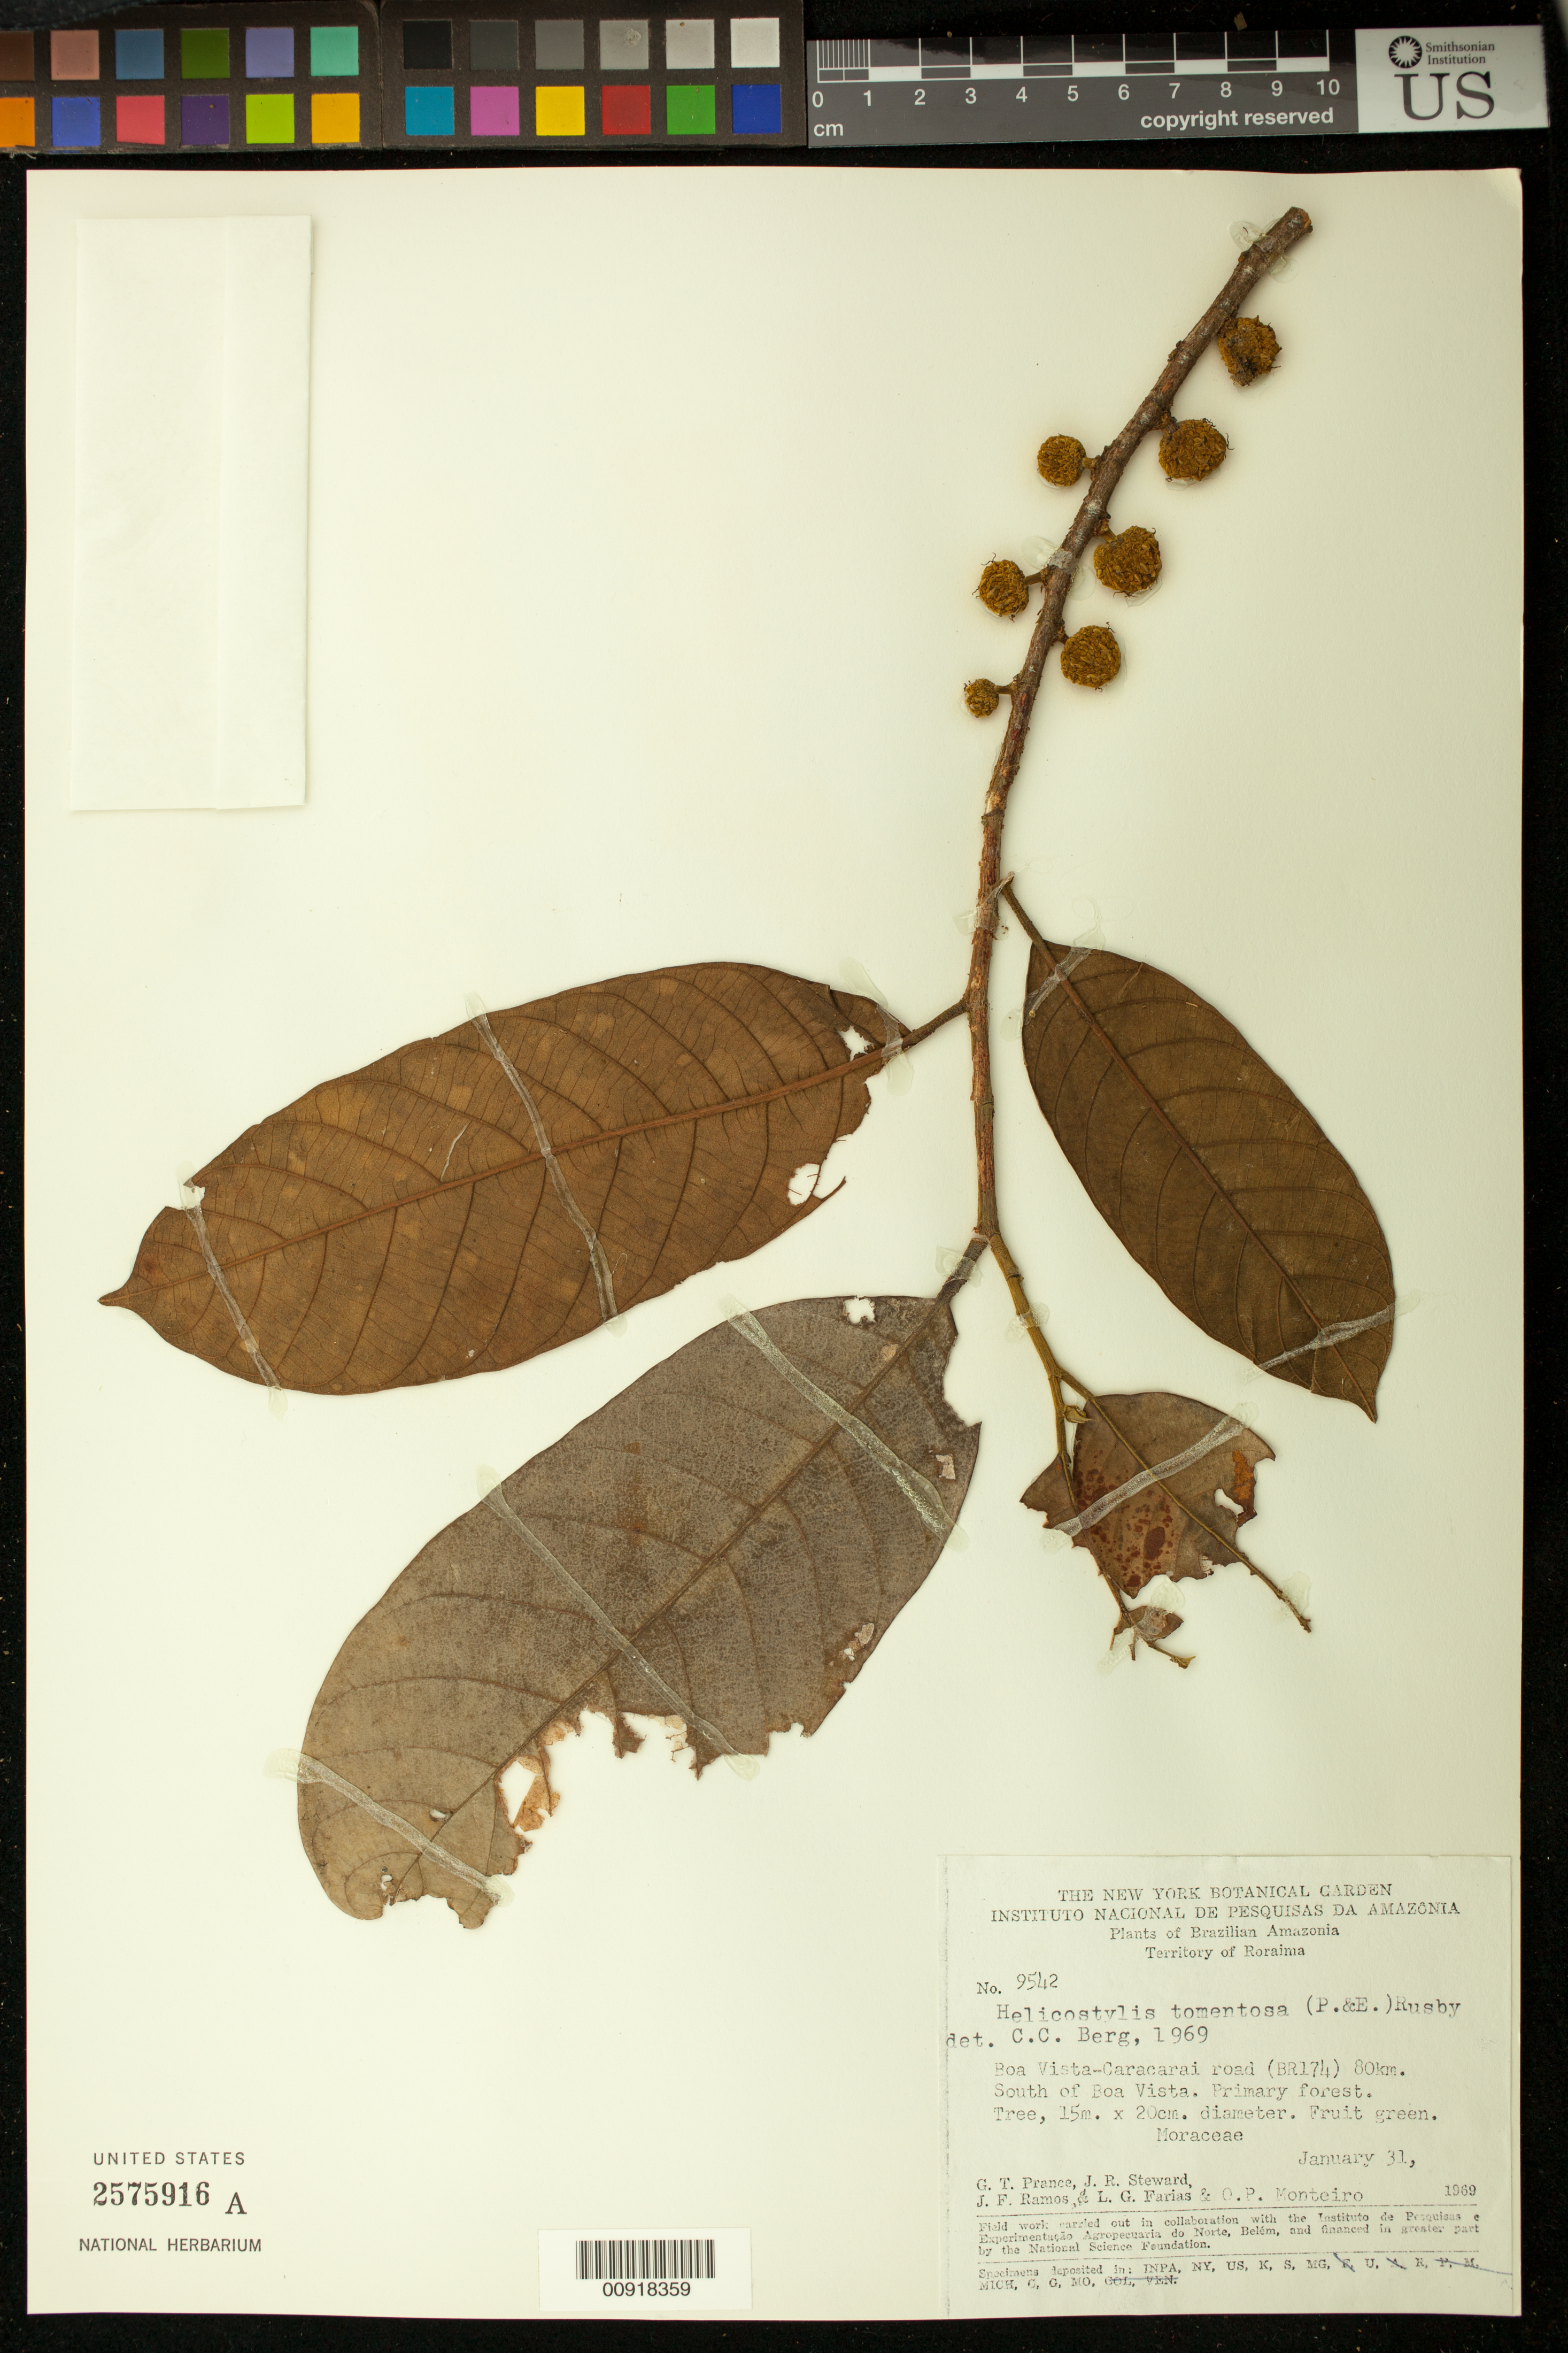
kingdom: Plantae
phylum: Tracheophyta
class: Magnoliopsida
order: Rosales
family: Moraceae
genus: Helicostylis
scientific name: Helicostylis tomentosa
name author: (Poepp. & Endl.) Rusby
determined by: Berg, C. C.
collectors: G. T. Prance, J. R. Steward, J. F. Ramos, L. G. Farias & O. P. Monteiro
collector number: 9542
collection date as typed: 31-Jan-69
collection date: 1969-01-31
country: Brazil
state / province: Roraima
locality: Boa Vista to Caracarai road (BR174), 80 km S of Boa Vista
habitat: Primary forest.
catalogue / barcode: US 2575916A